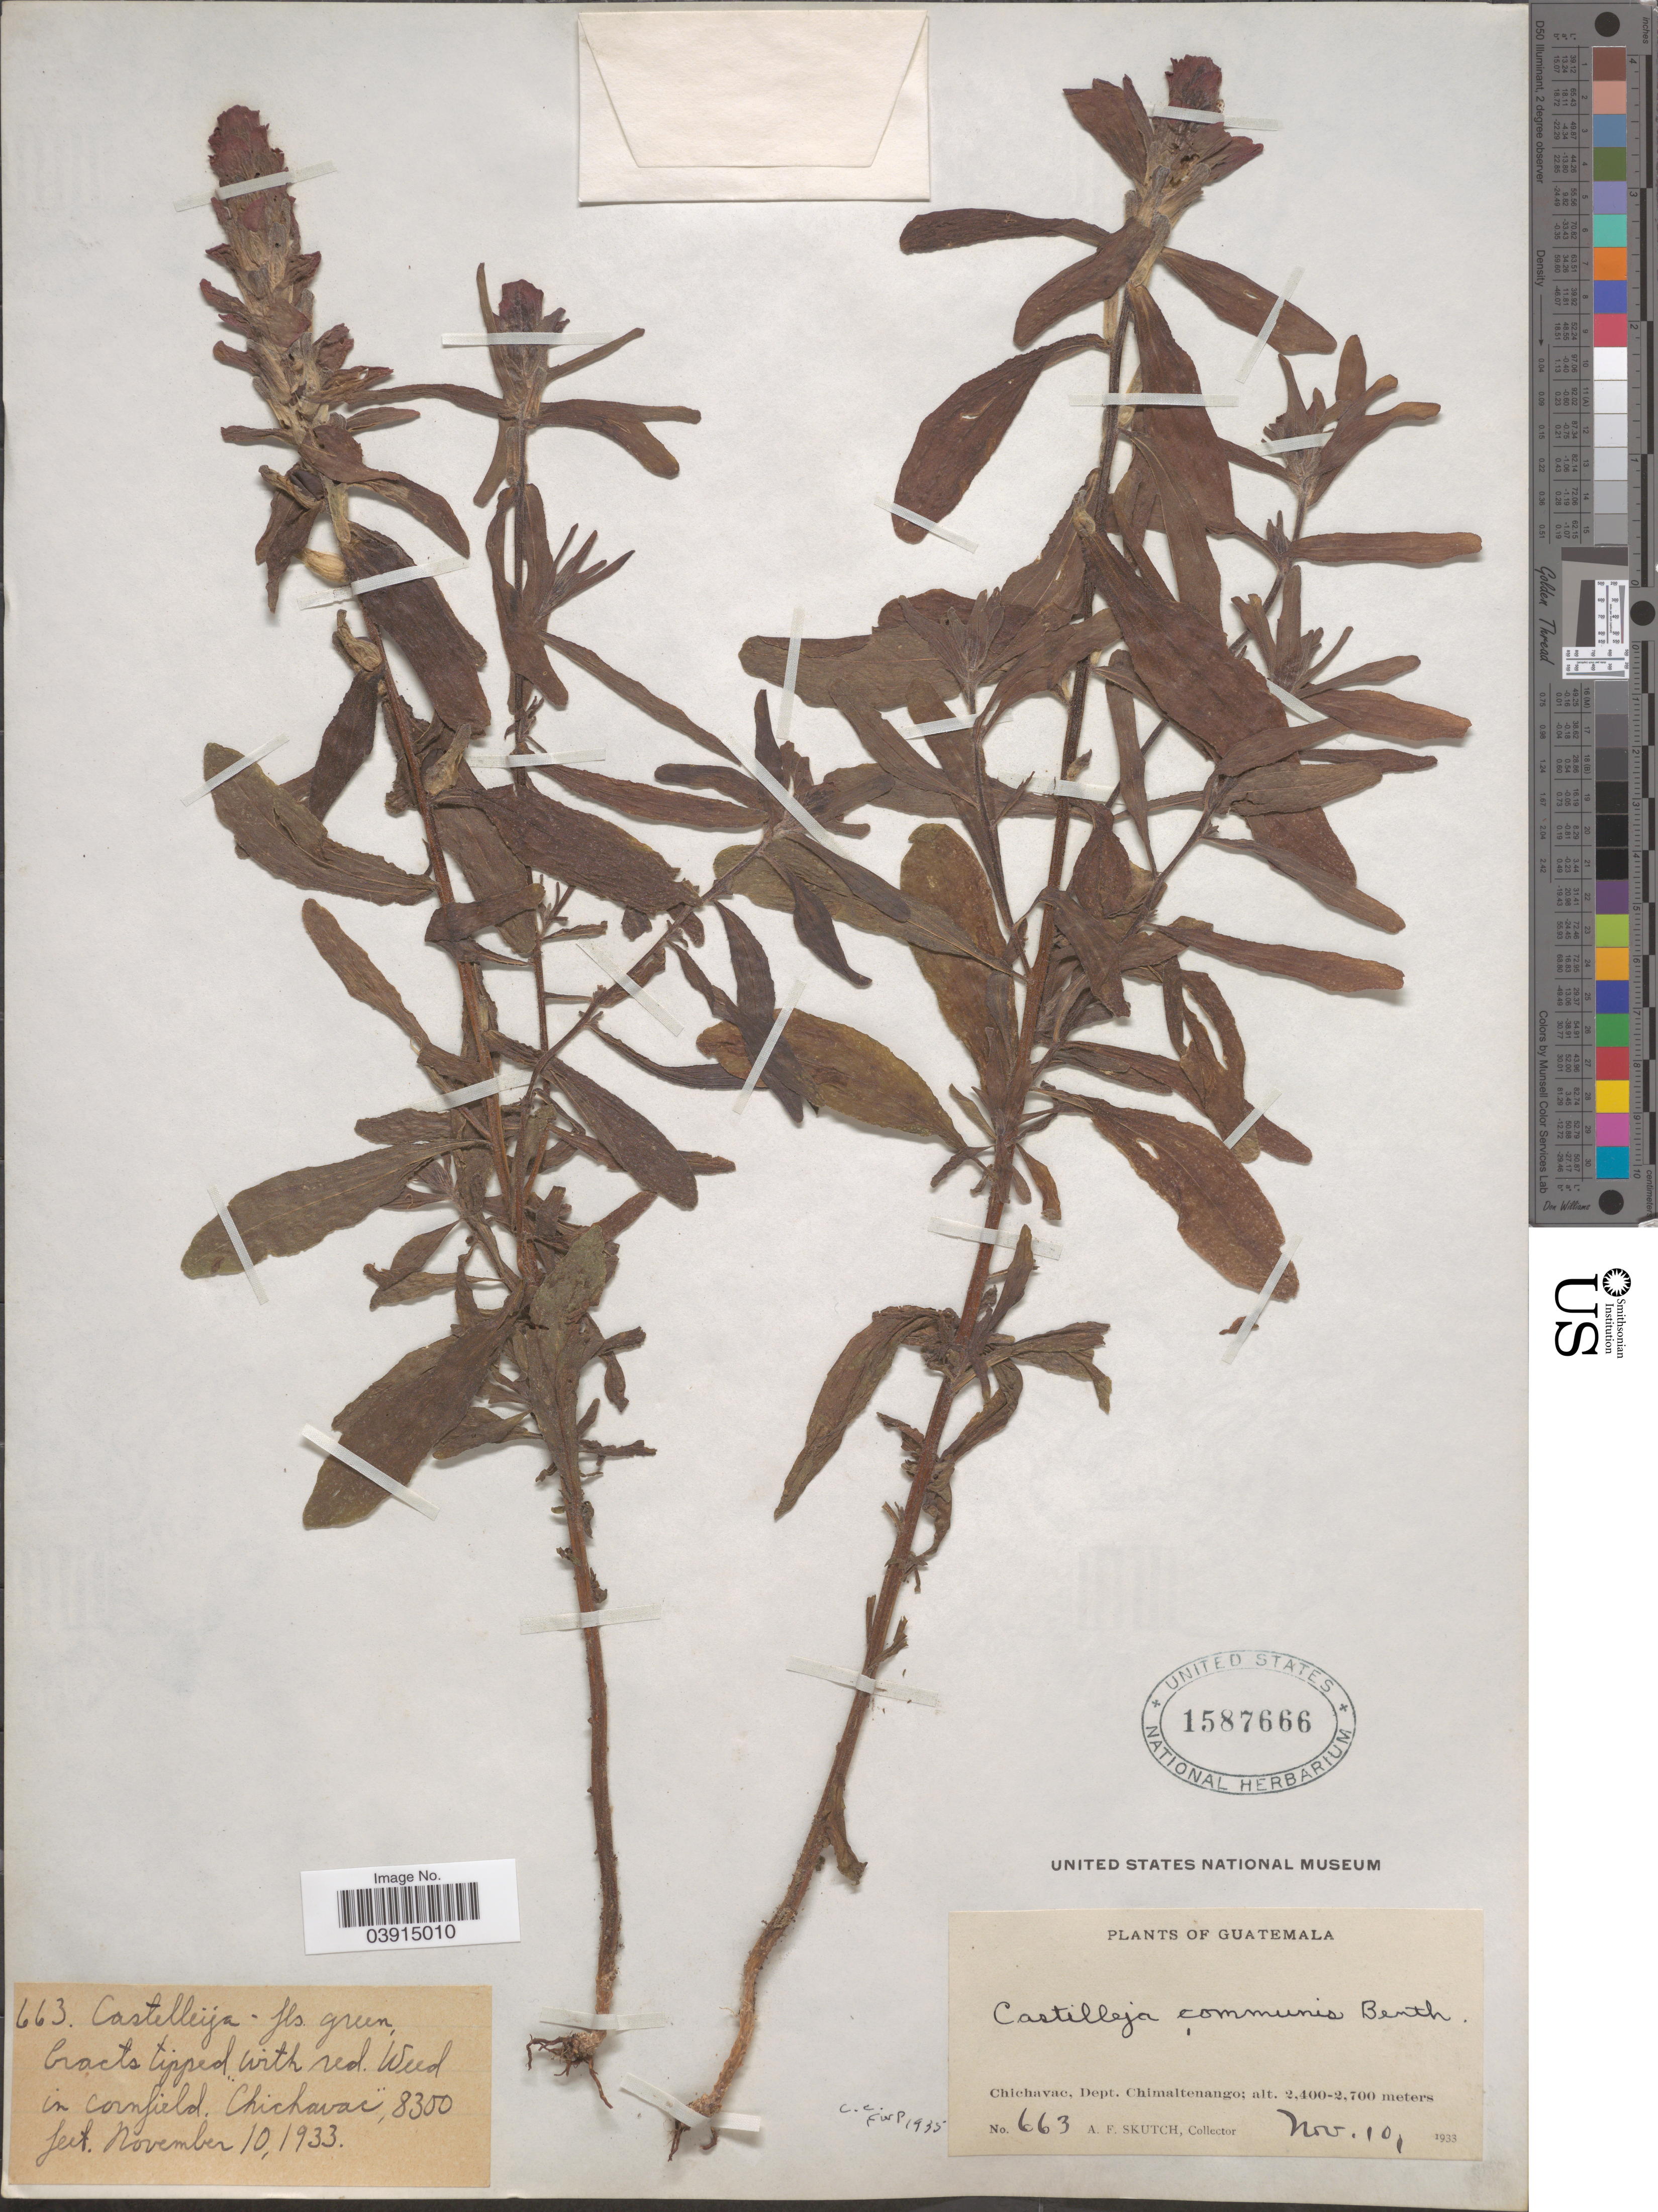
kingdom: Plantae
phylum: Tracheophyta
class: Magnoliopsida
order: Lamiales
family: Orobanchaceae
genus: Castilleja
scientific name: Castilleja arvensis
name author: Schltdl. & Cham.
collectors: A. F. Skutch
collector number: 663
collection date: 1933-11-10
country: Guatemala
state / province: Chimaltenango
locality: Weed in cornfield, Chichavac, Dept. Chimaltenango.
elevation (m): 2530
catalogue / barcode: US 1587666